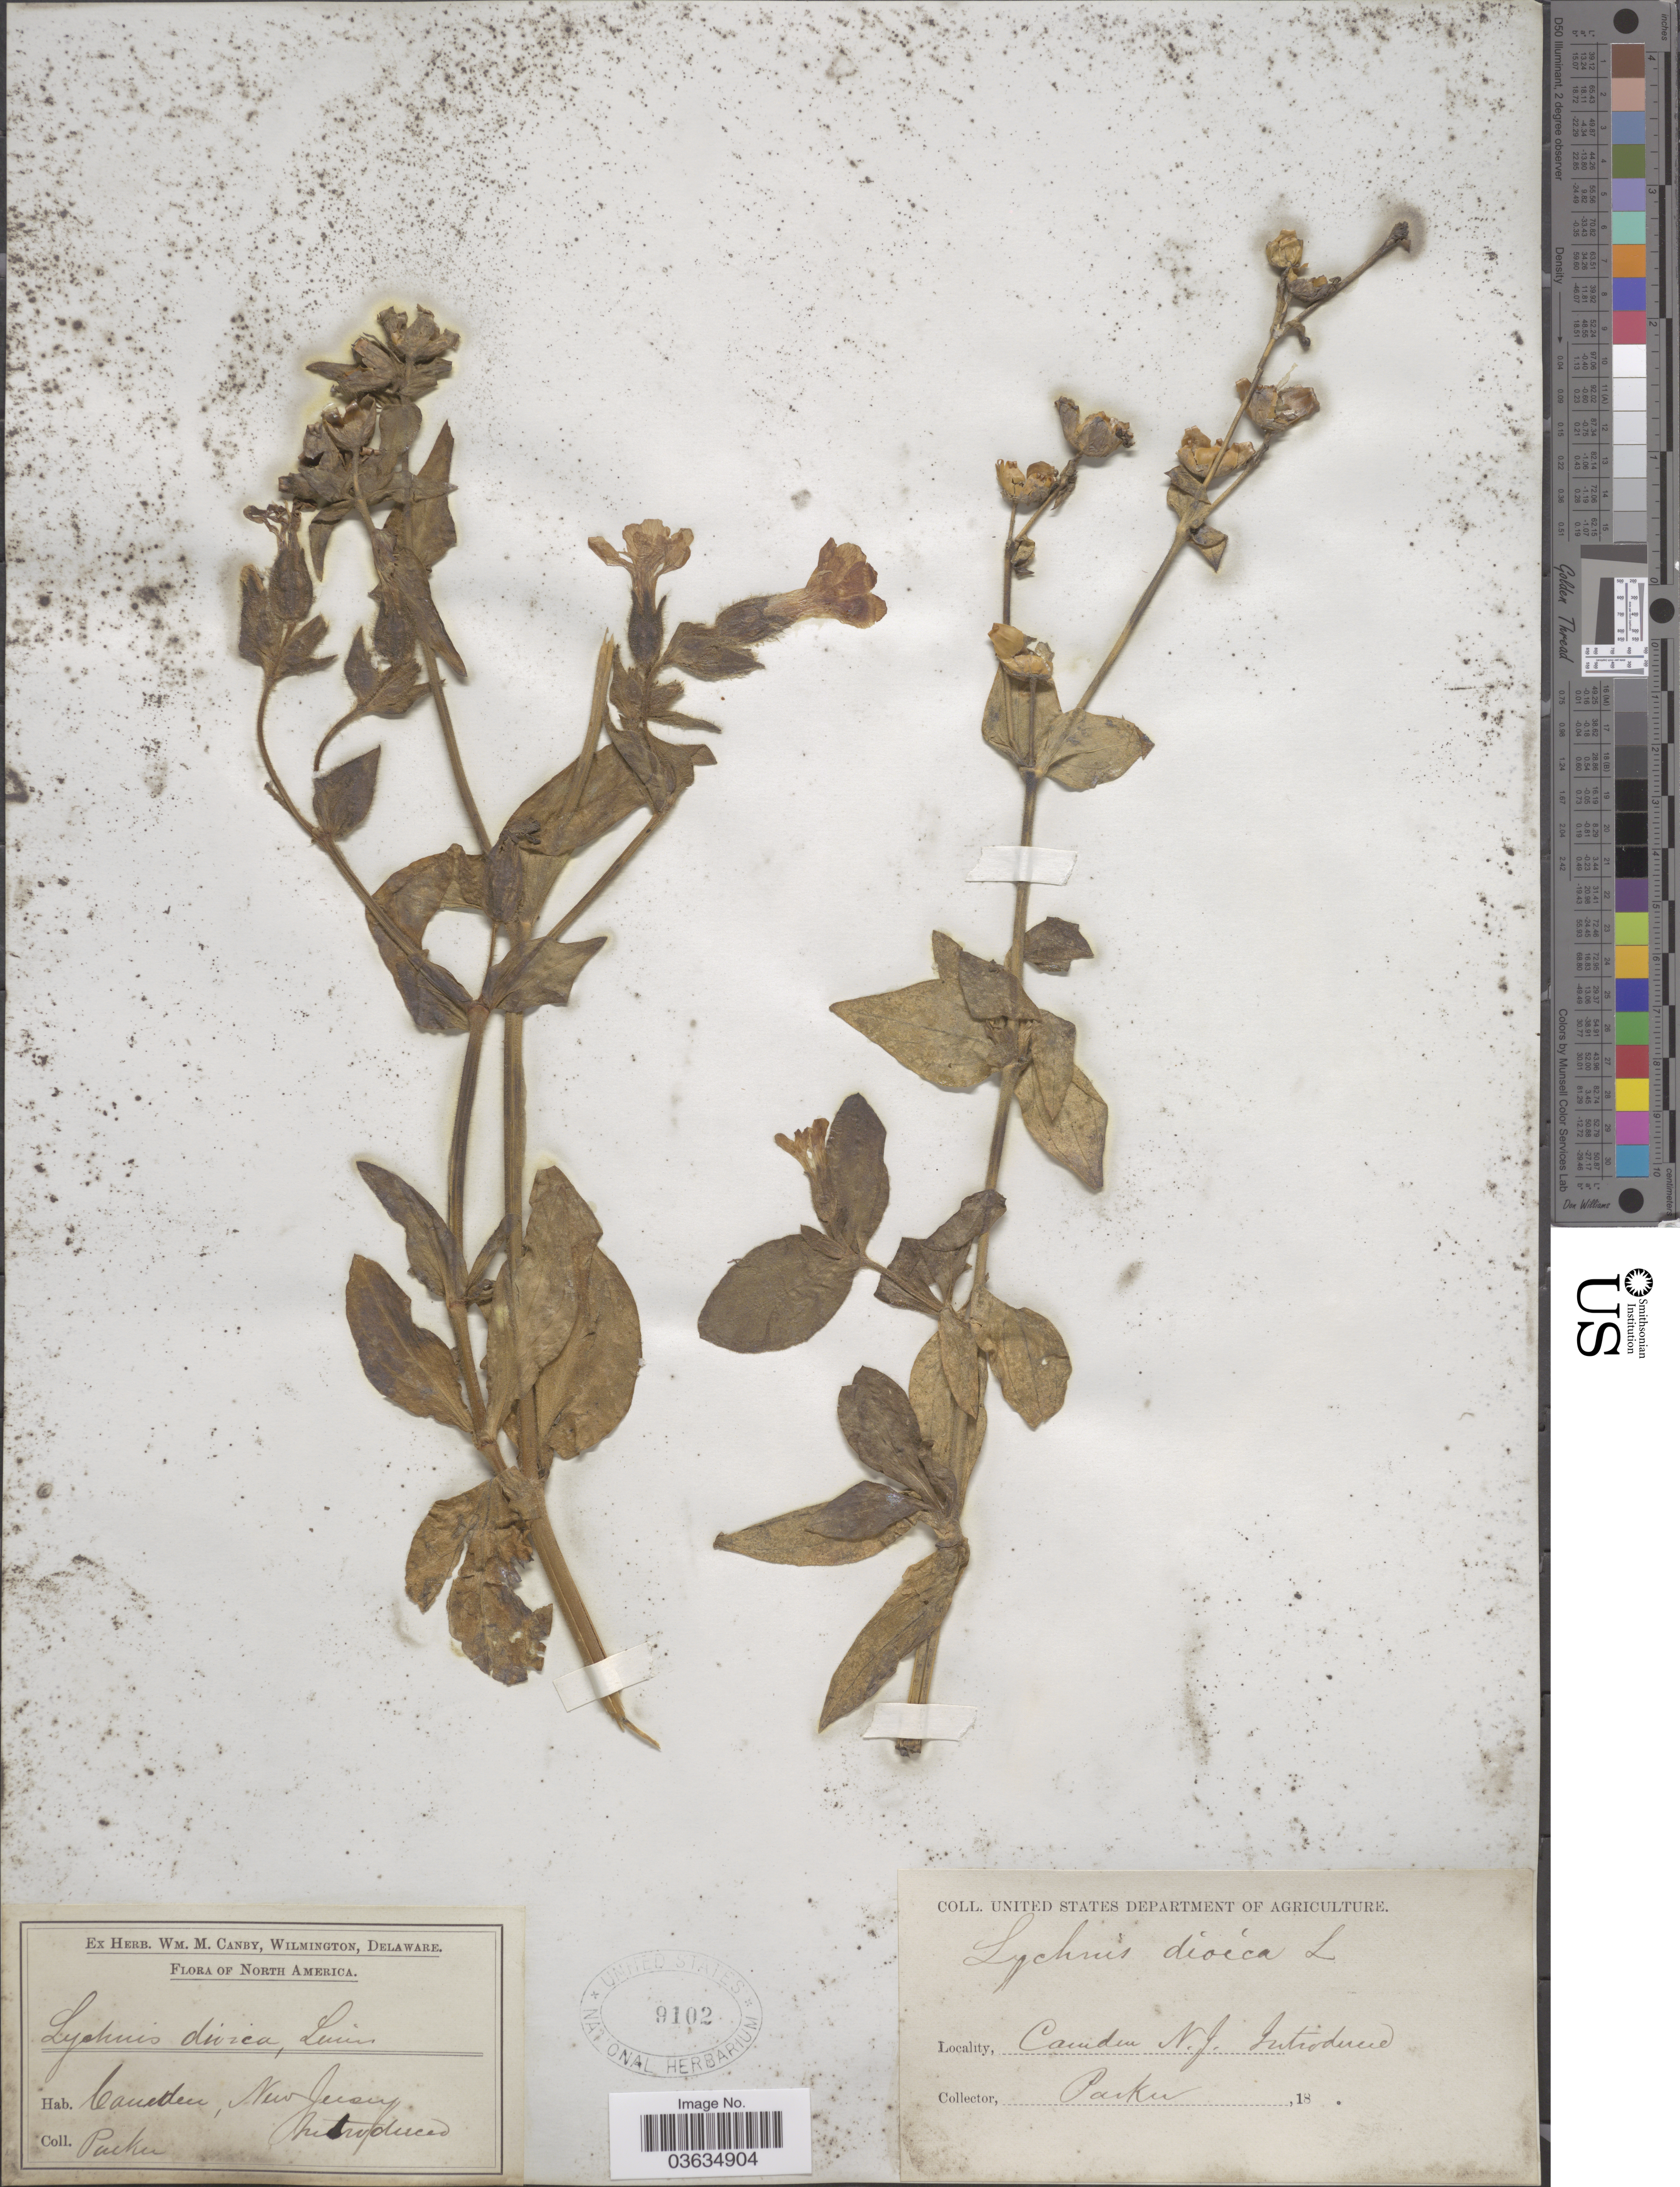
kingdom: Plantae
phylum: Tracheophyta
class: Magnoliopsida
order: Caryophyllales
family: Caryophyllaceae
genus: Silene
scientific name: Silene dioica subsp. dioica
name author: (L.) Clairv.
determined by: Strong, Mark T., (BOT), Smithsonian Institution - National Museum of Natural History (UNITED STATES)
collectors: -. Parker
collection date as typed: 18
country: United States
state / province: New Jersey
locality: Camden.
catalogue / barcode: US 9102